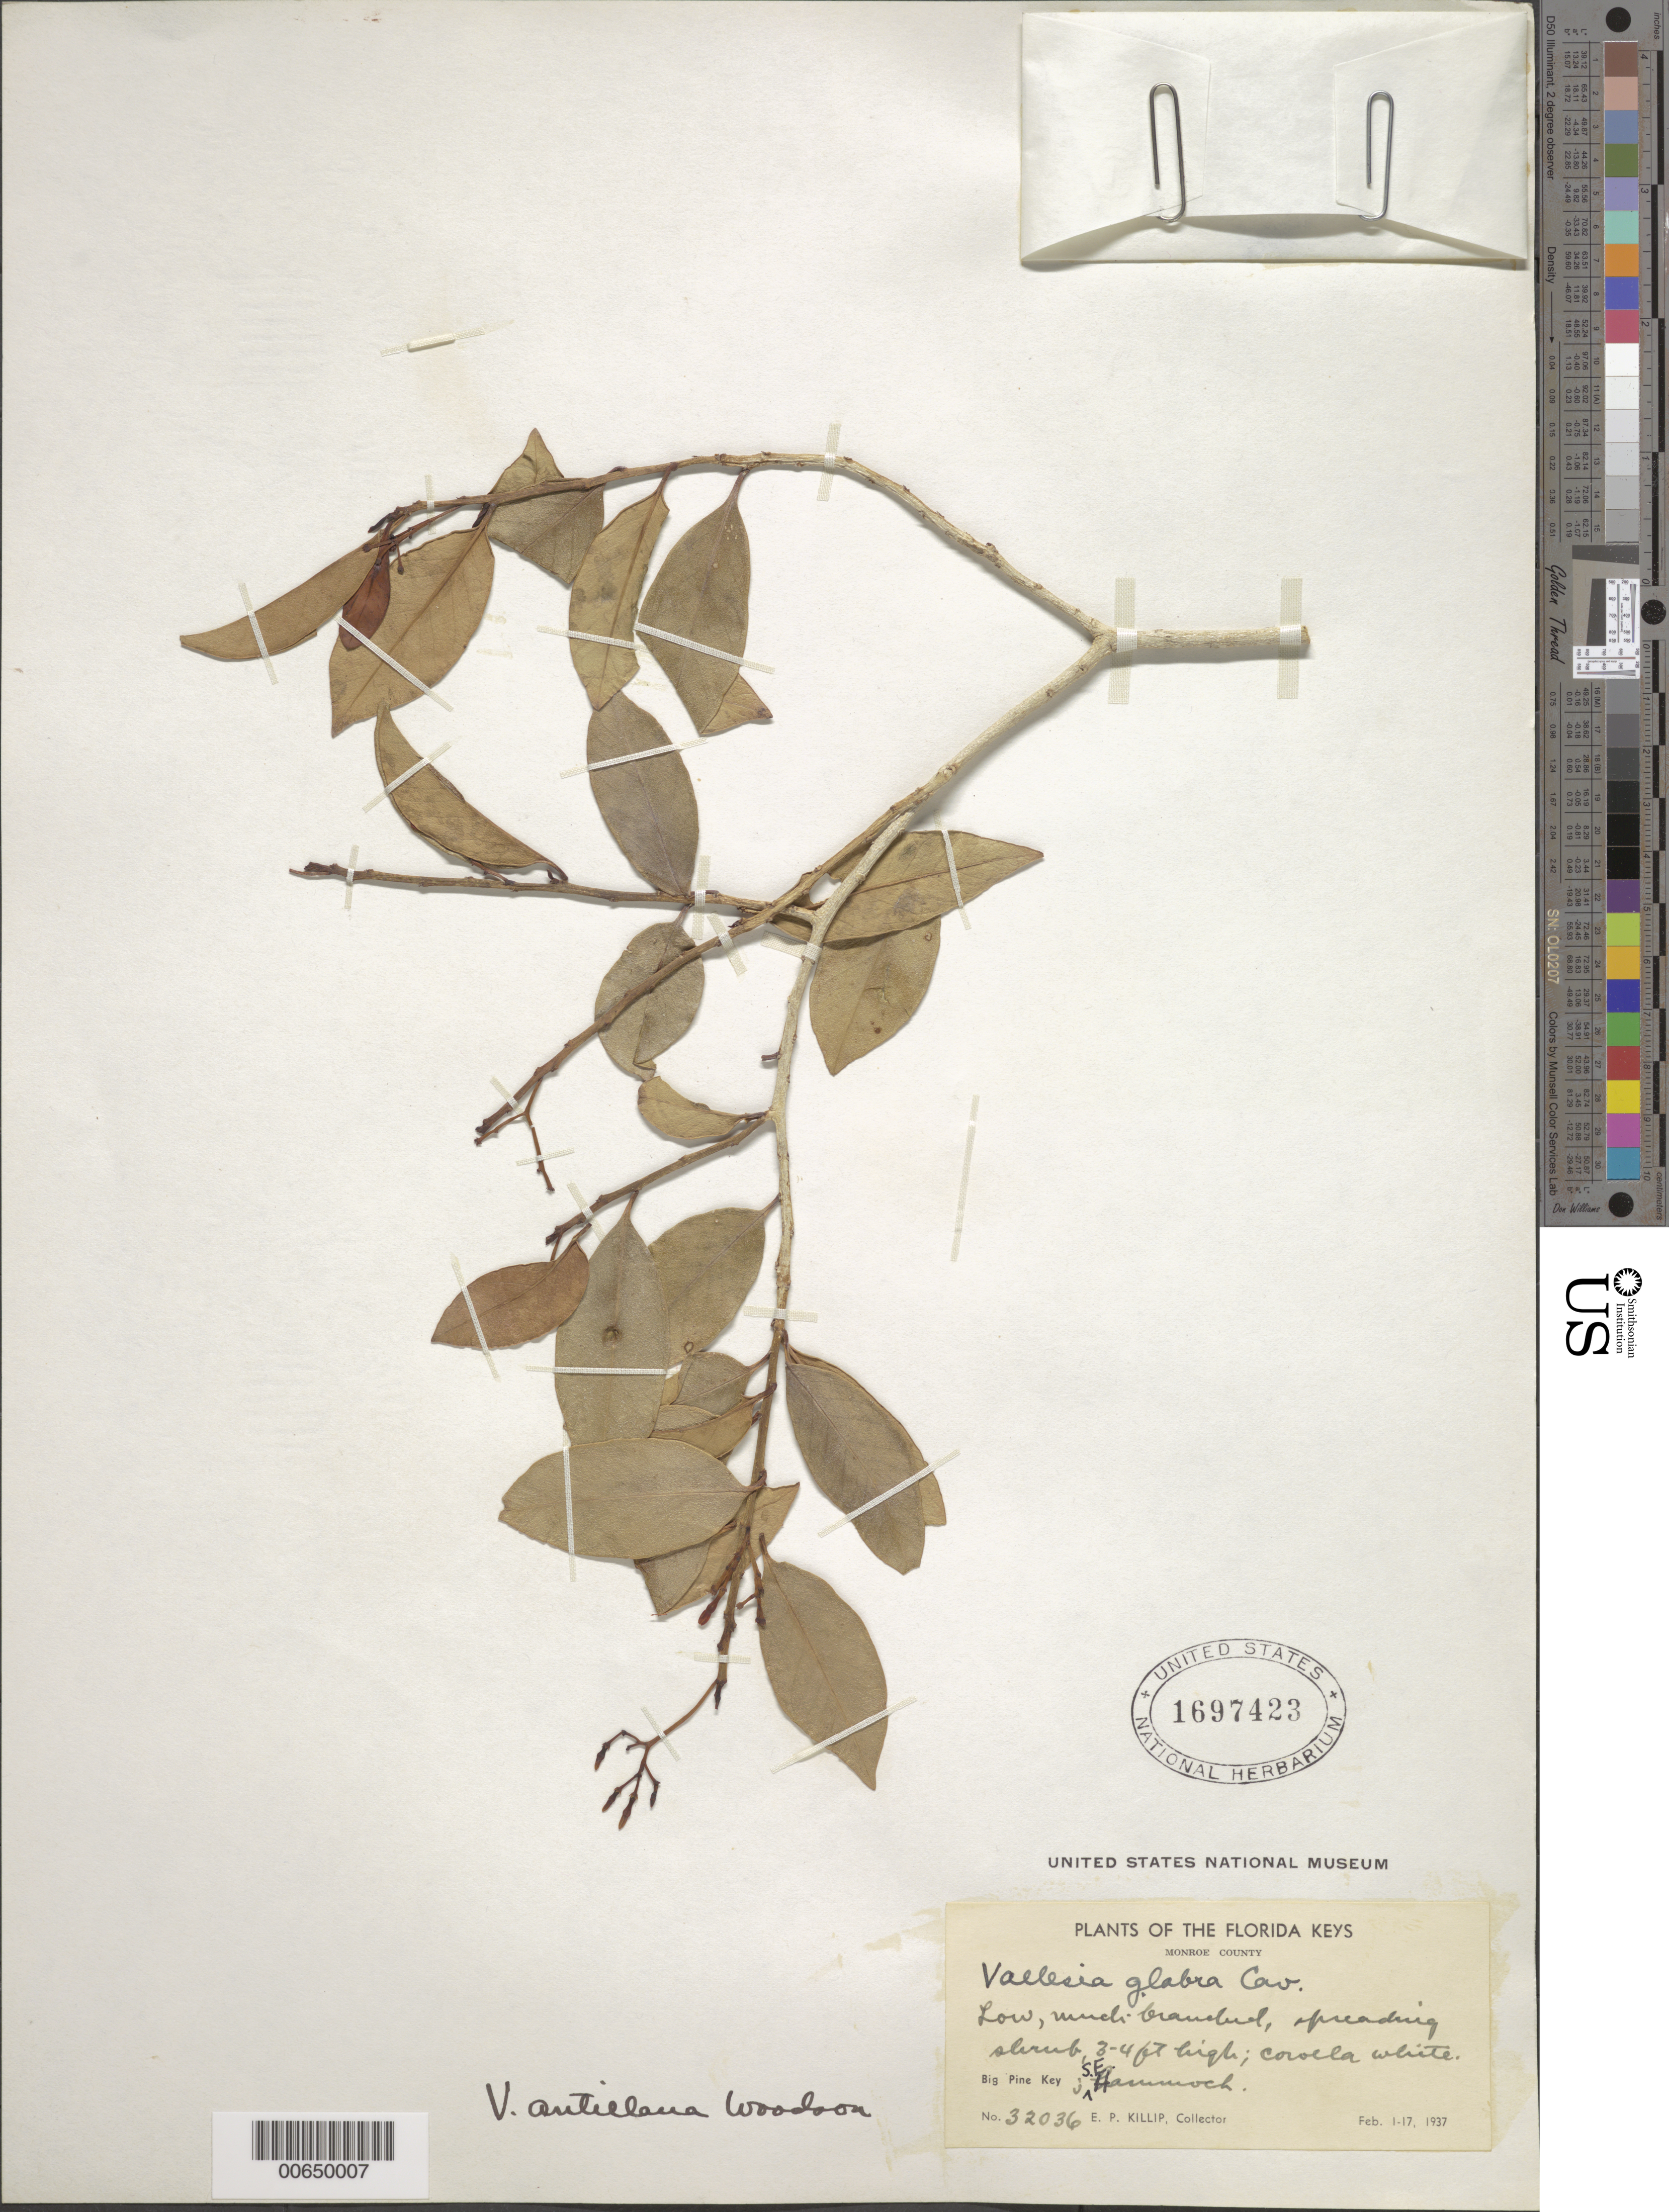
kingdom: Plantae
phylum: Tracheophyta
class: Magnoliopsida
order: Gentianales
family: Apocynaceae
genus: Vallesia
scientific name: Vallesia antillana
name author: Woodson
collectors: E. P. Killip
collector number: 32036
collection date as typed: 01 Feb 1937 to 17 Feb 1937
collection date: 1937-02-01/1937-02-17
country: United States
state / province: Florida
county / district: Monroe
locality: Low, much branched, spreading shrub, 3-4' high; corolla white; Big Pine Key, SE hammock.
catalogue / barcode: US 1697423